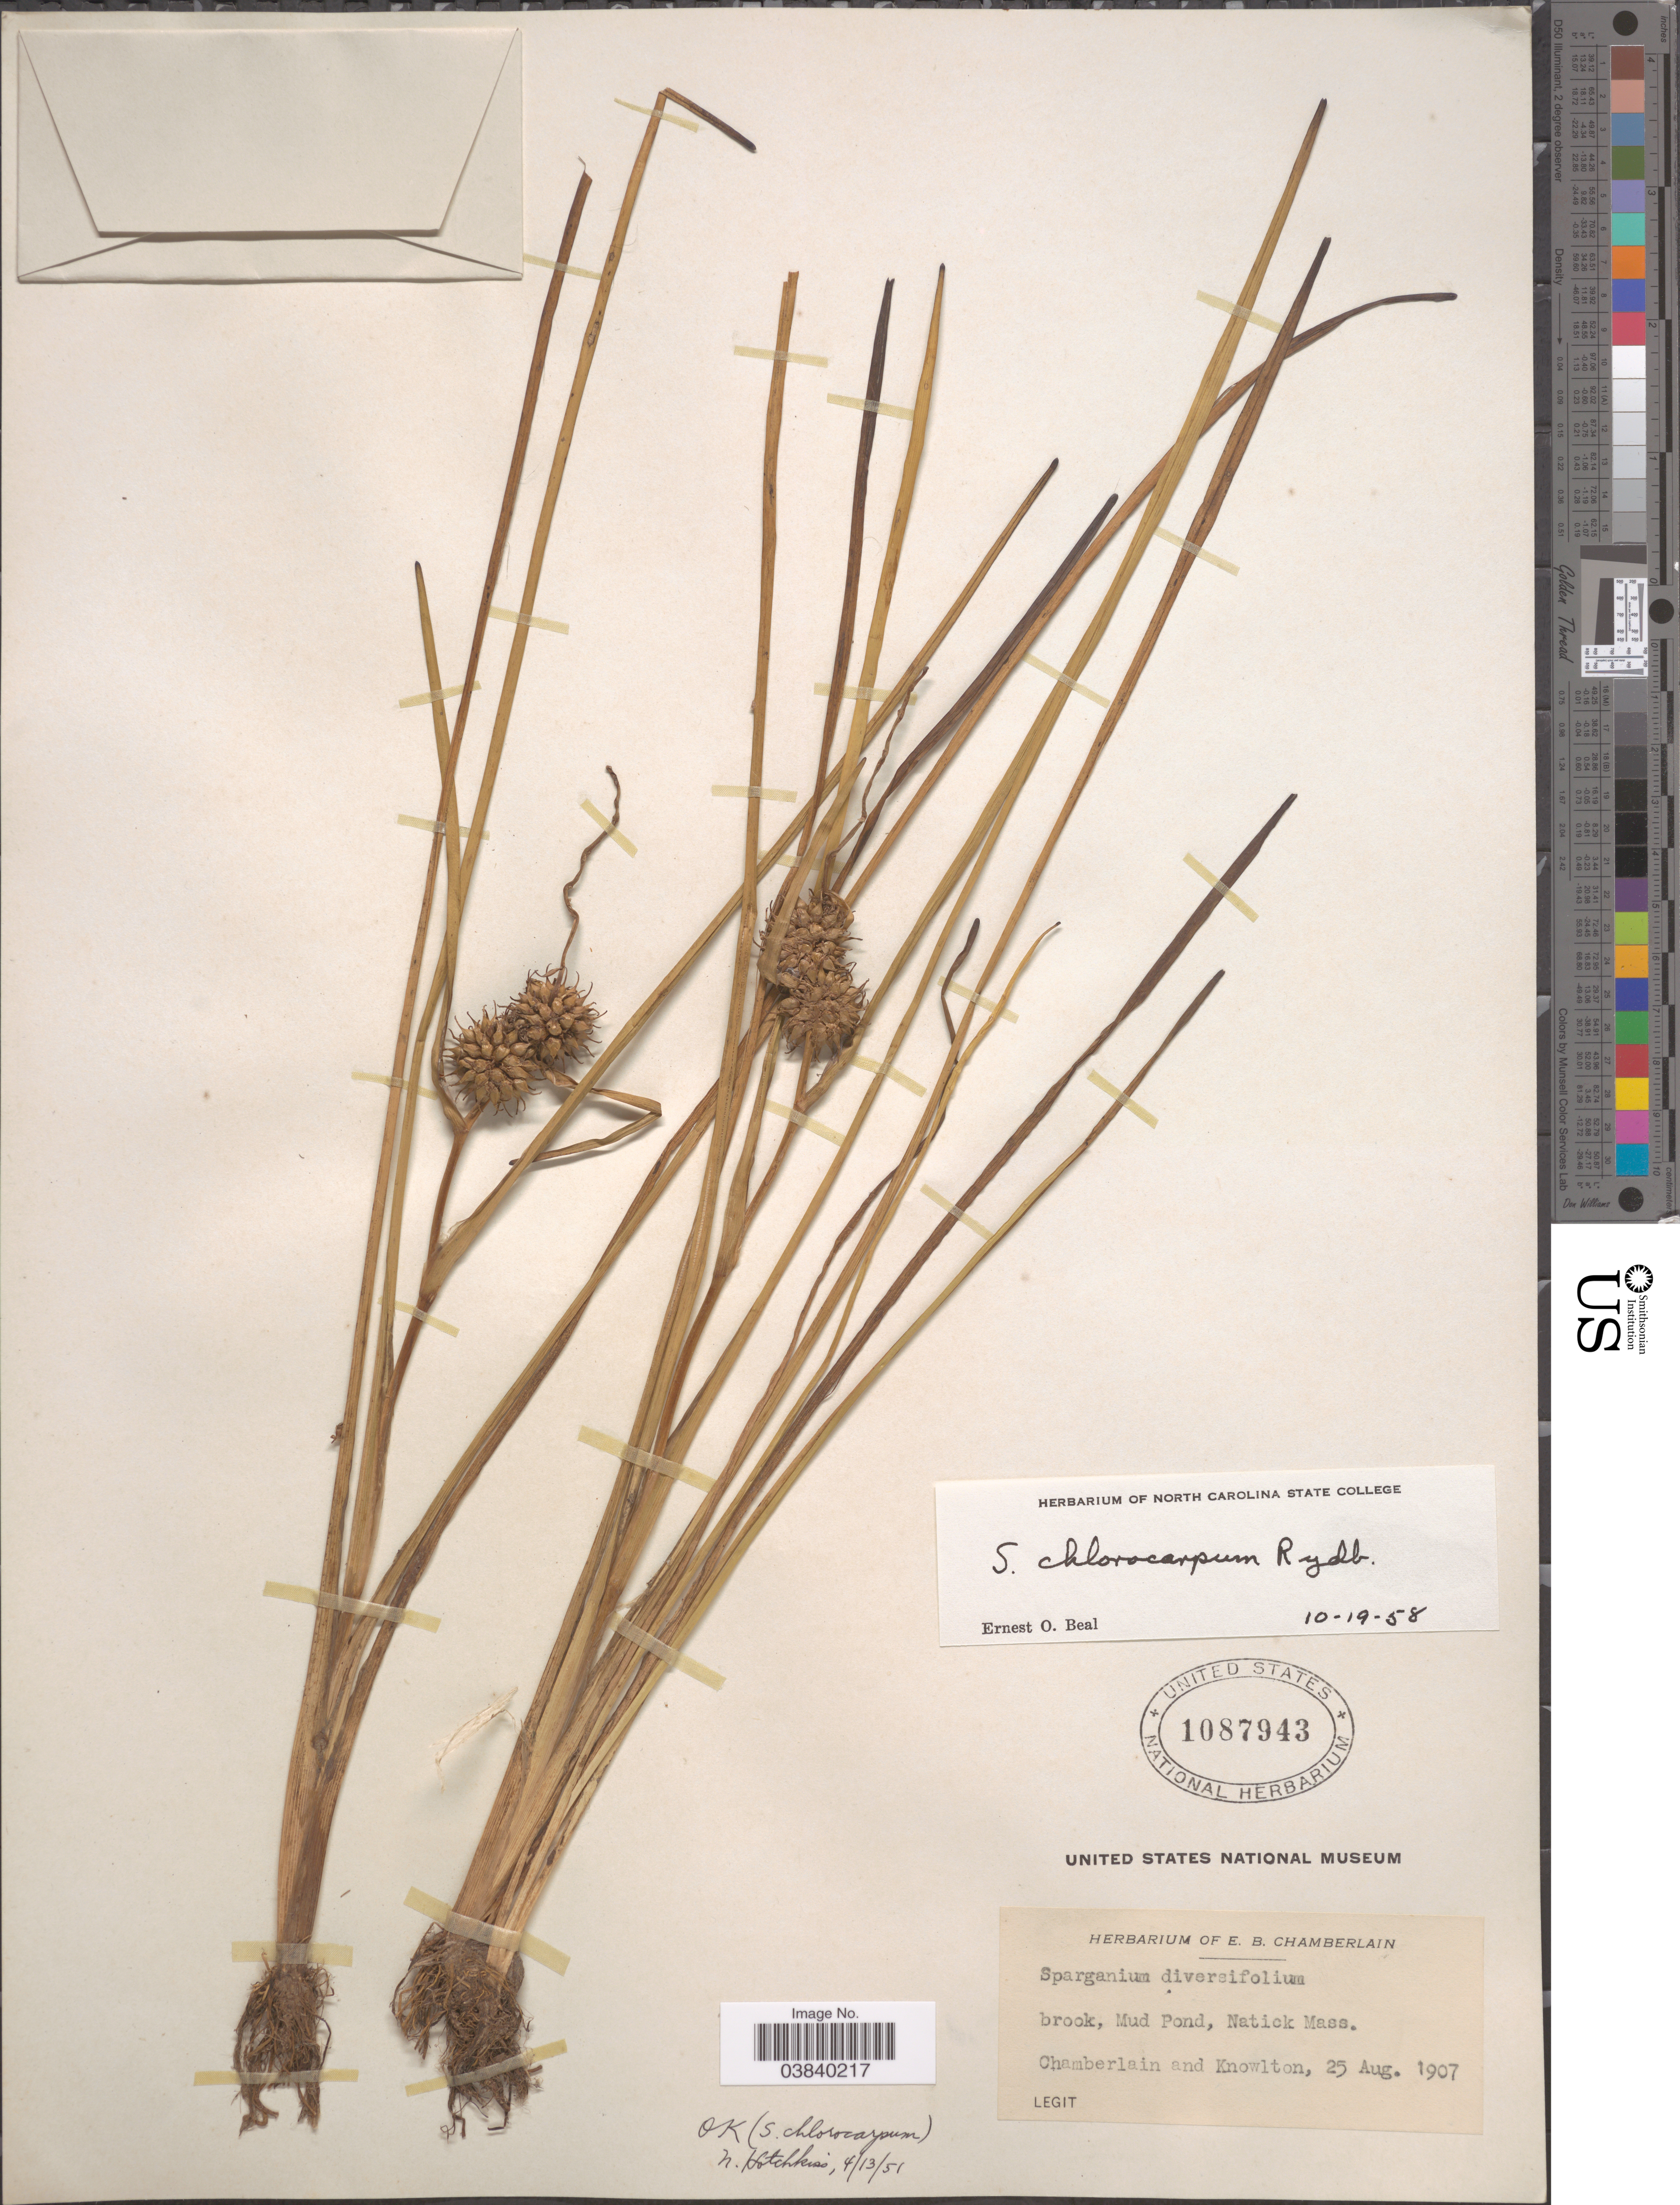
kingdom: Plantae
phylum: Tracheophyta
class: Liliopsida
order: Poales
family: Typhaceae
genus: Sparganium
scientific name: Sparganium chlorocarpum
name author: Rydb.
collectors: E. Chamberlain & -. Knowlton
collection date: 1907-08-25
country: United States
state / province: Massachusetts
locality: Mud Pond, Natick.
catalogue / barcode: US 1087943